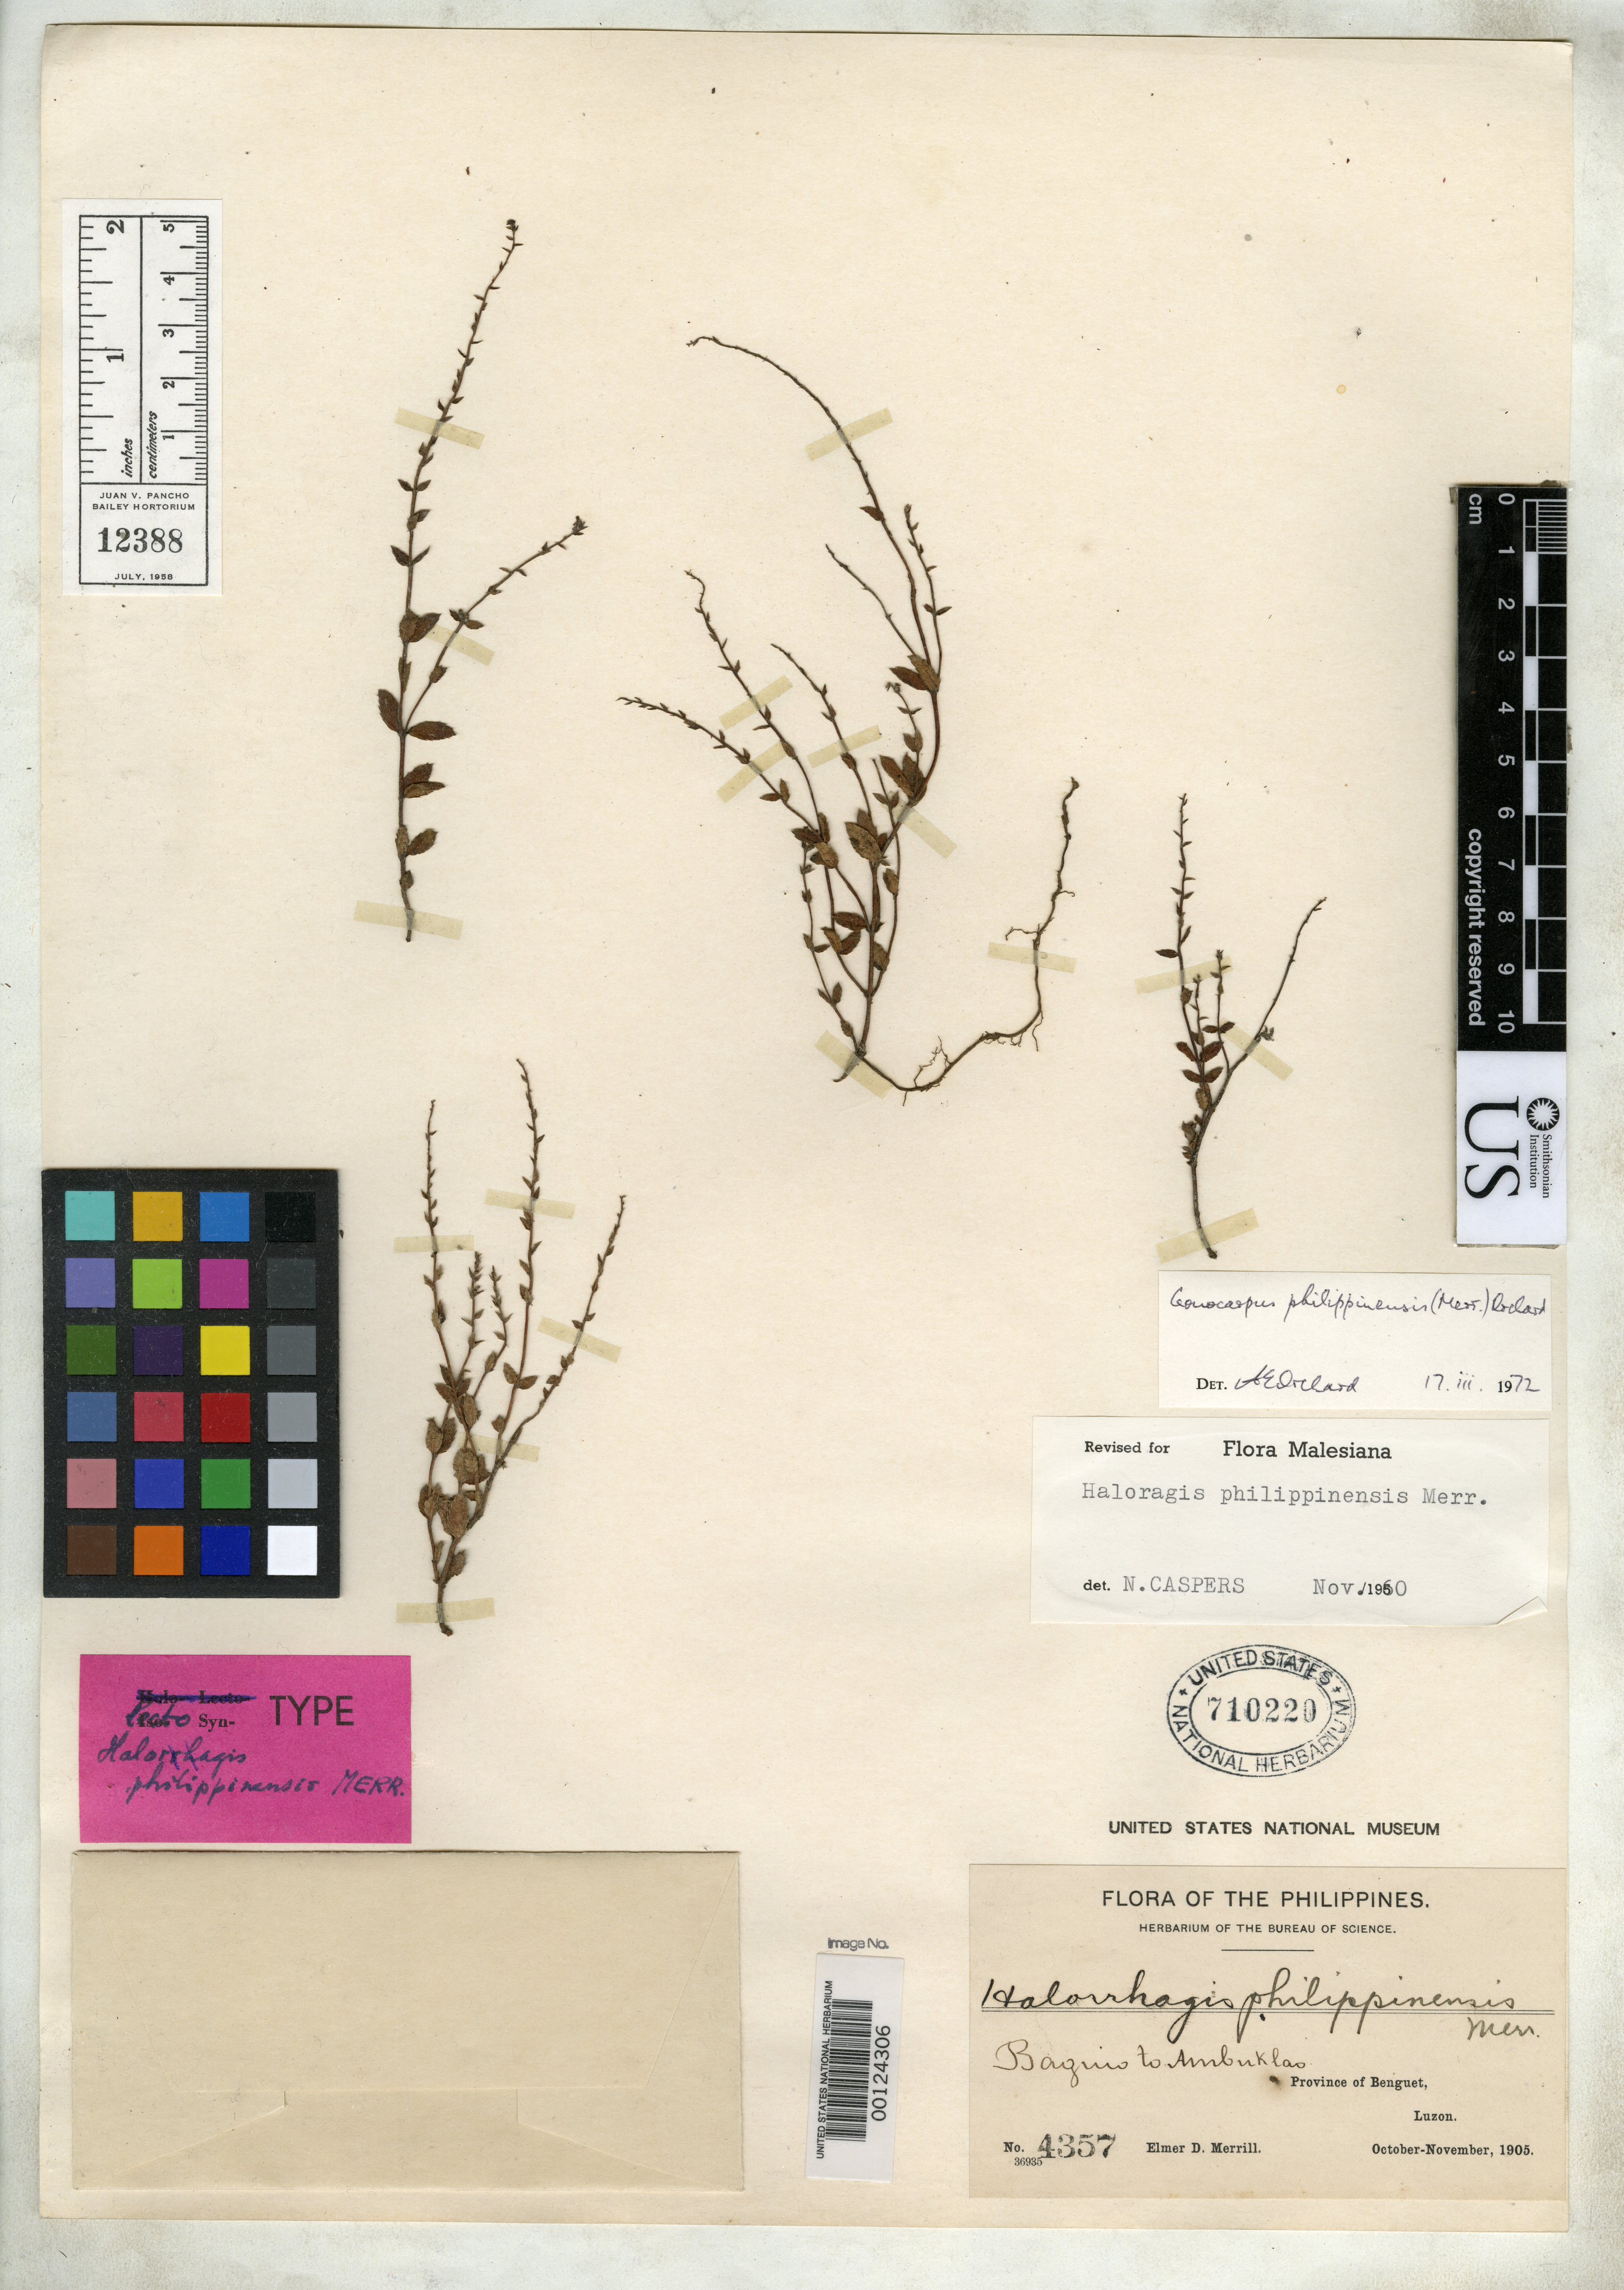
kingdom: Plantae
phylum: Tracheophyta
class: Magnoliopsida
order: Saxifragales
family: Haloragaceae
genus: Haloragis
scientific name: Haloragis philippinensis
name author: Merr.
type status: Isosyntype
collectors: E. D. Merrill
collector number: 4357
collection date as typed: Oct 1905 to -- Nov 1905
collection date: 1905-10/1905-11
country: Philippines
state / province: Cordillera (Administrative Region)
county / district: Benguet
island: Luzon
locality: Baguio to Ambuklas.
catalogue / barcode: US 710220